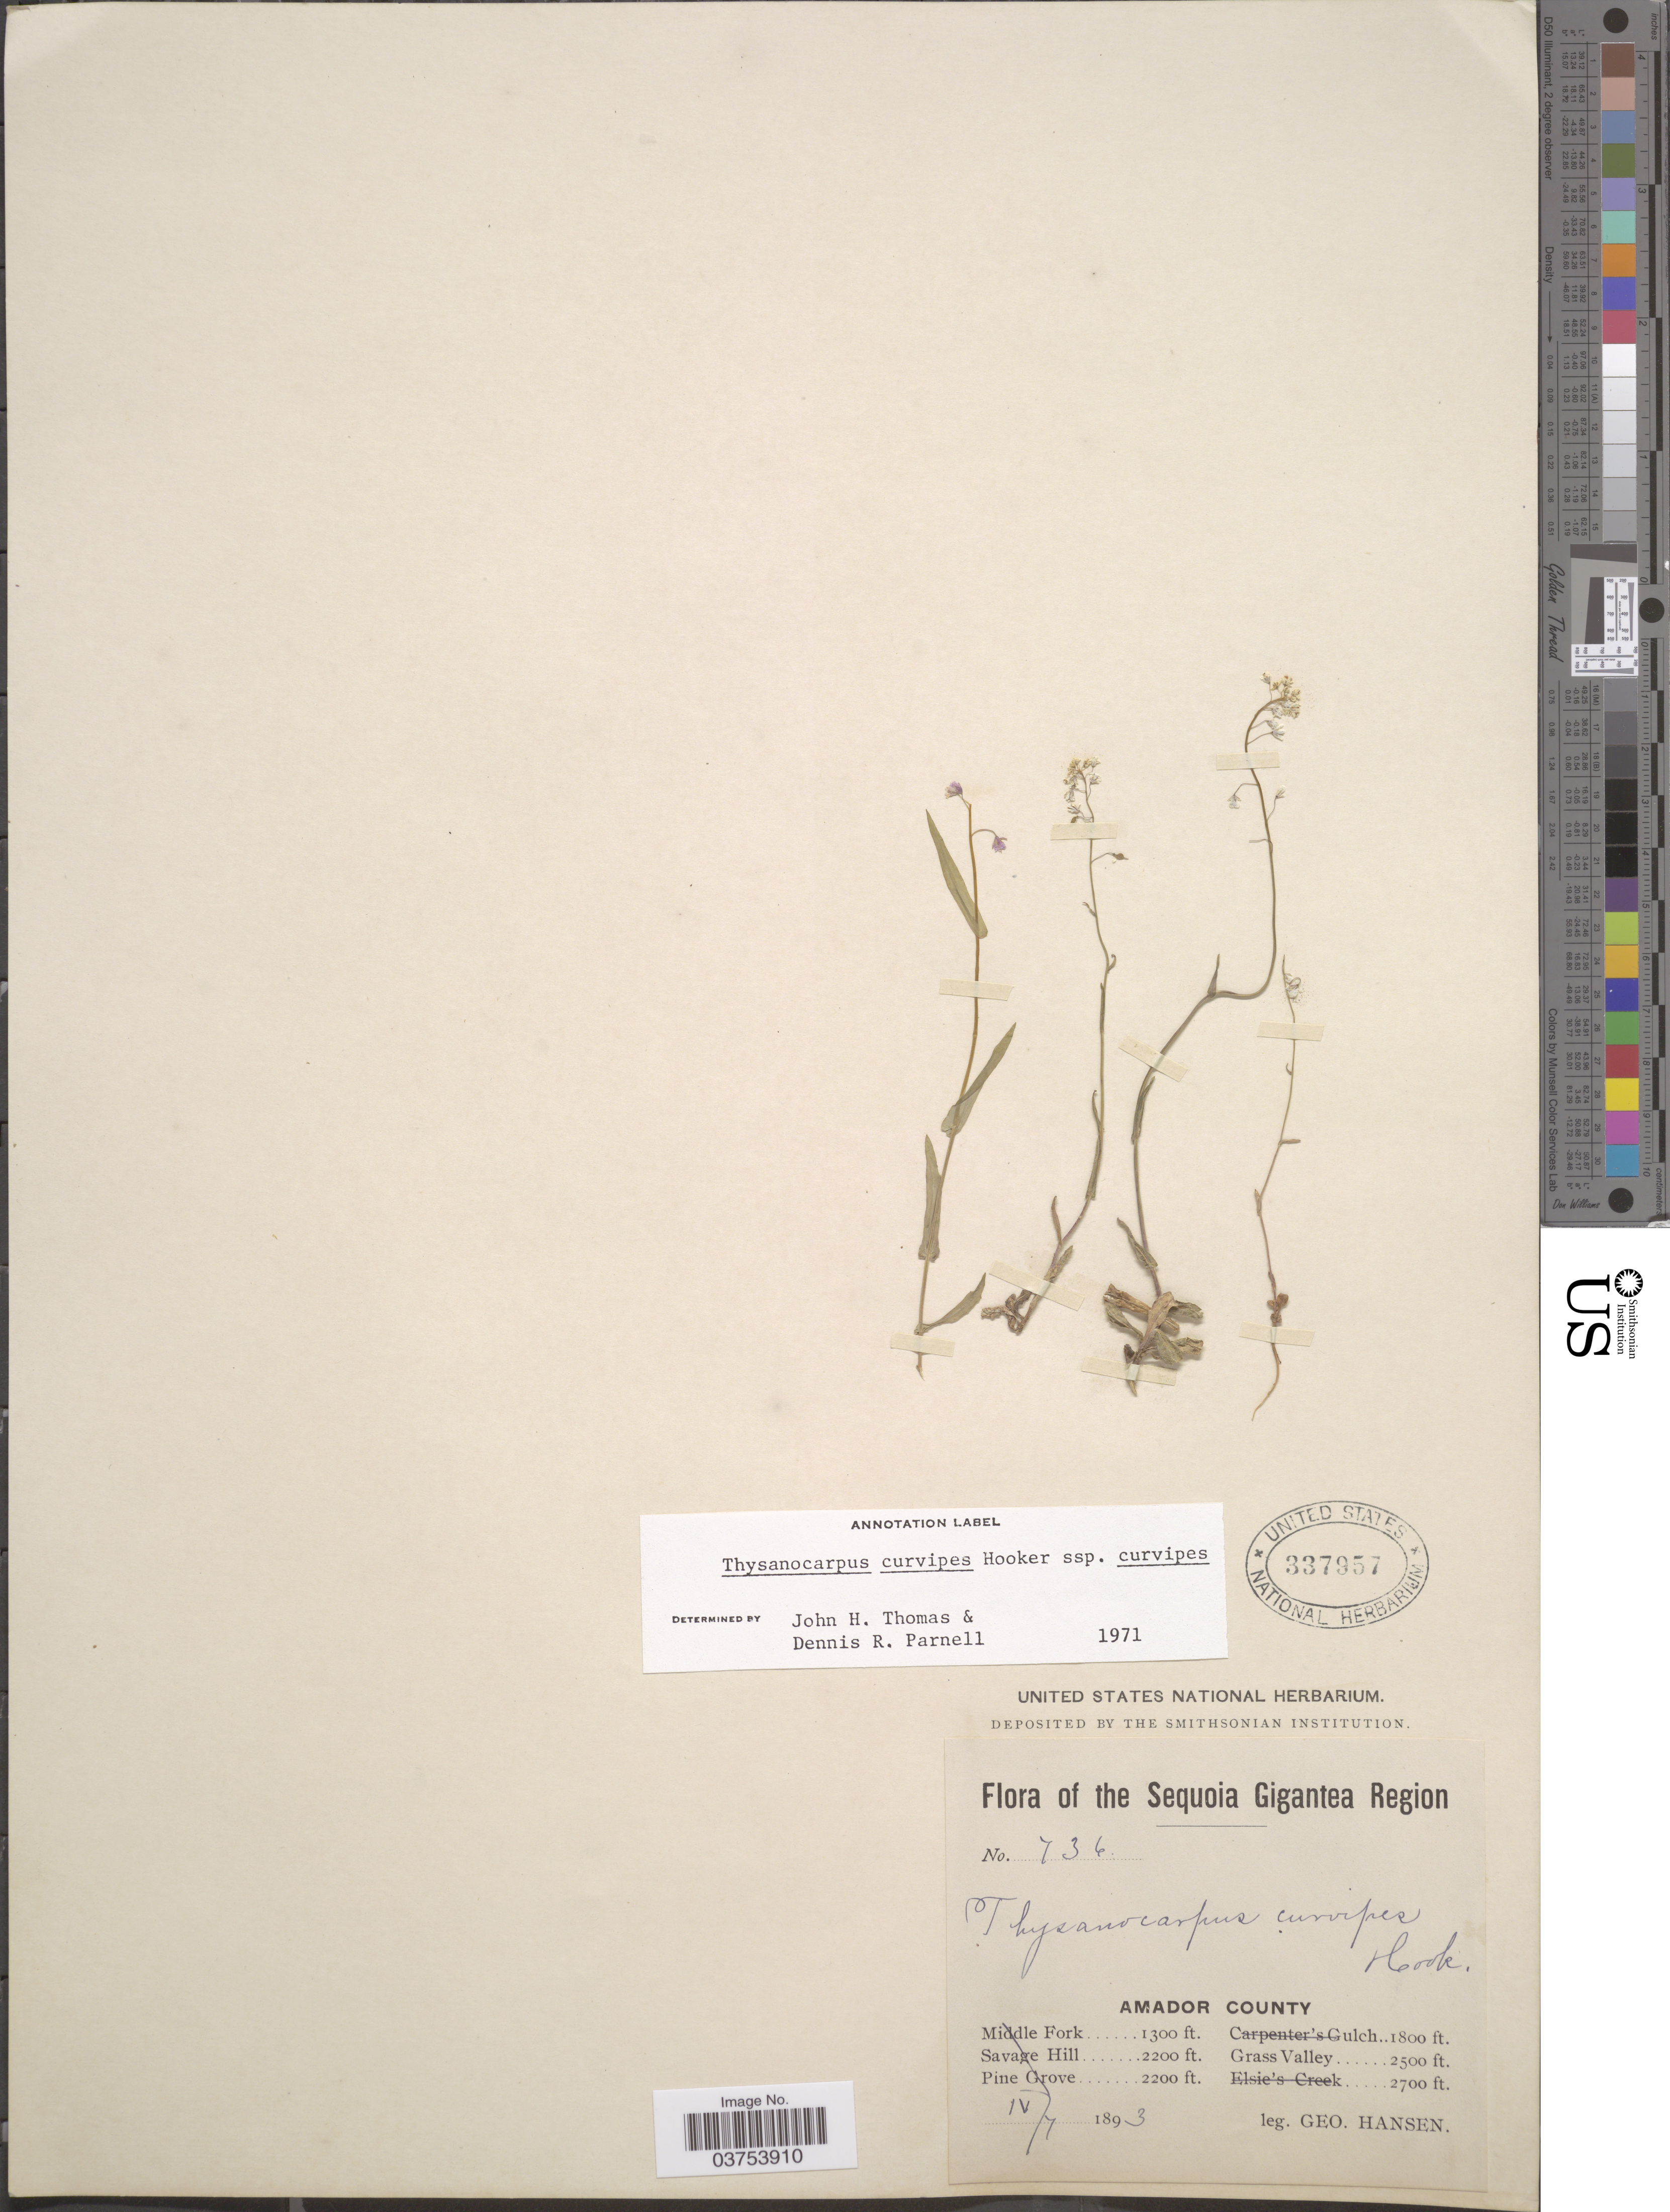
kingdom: Plantae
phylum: Tracheophyta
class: Magnoliopsida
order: Brassicales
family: Brassicaceae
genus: Thysanocarpus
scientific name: Thysanocarpus curvipes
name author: Hook.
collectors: G. Hansen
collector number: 736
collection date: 1893-04-07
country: United States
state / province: California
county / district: Amador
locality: The Sequoia Gigantea Region. Amador County. Grass Valley.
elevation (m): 762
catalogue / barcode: US 337957